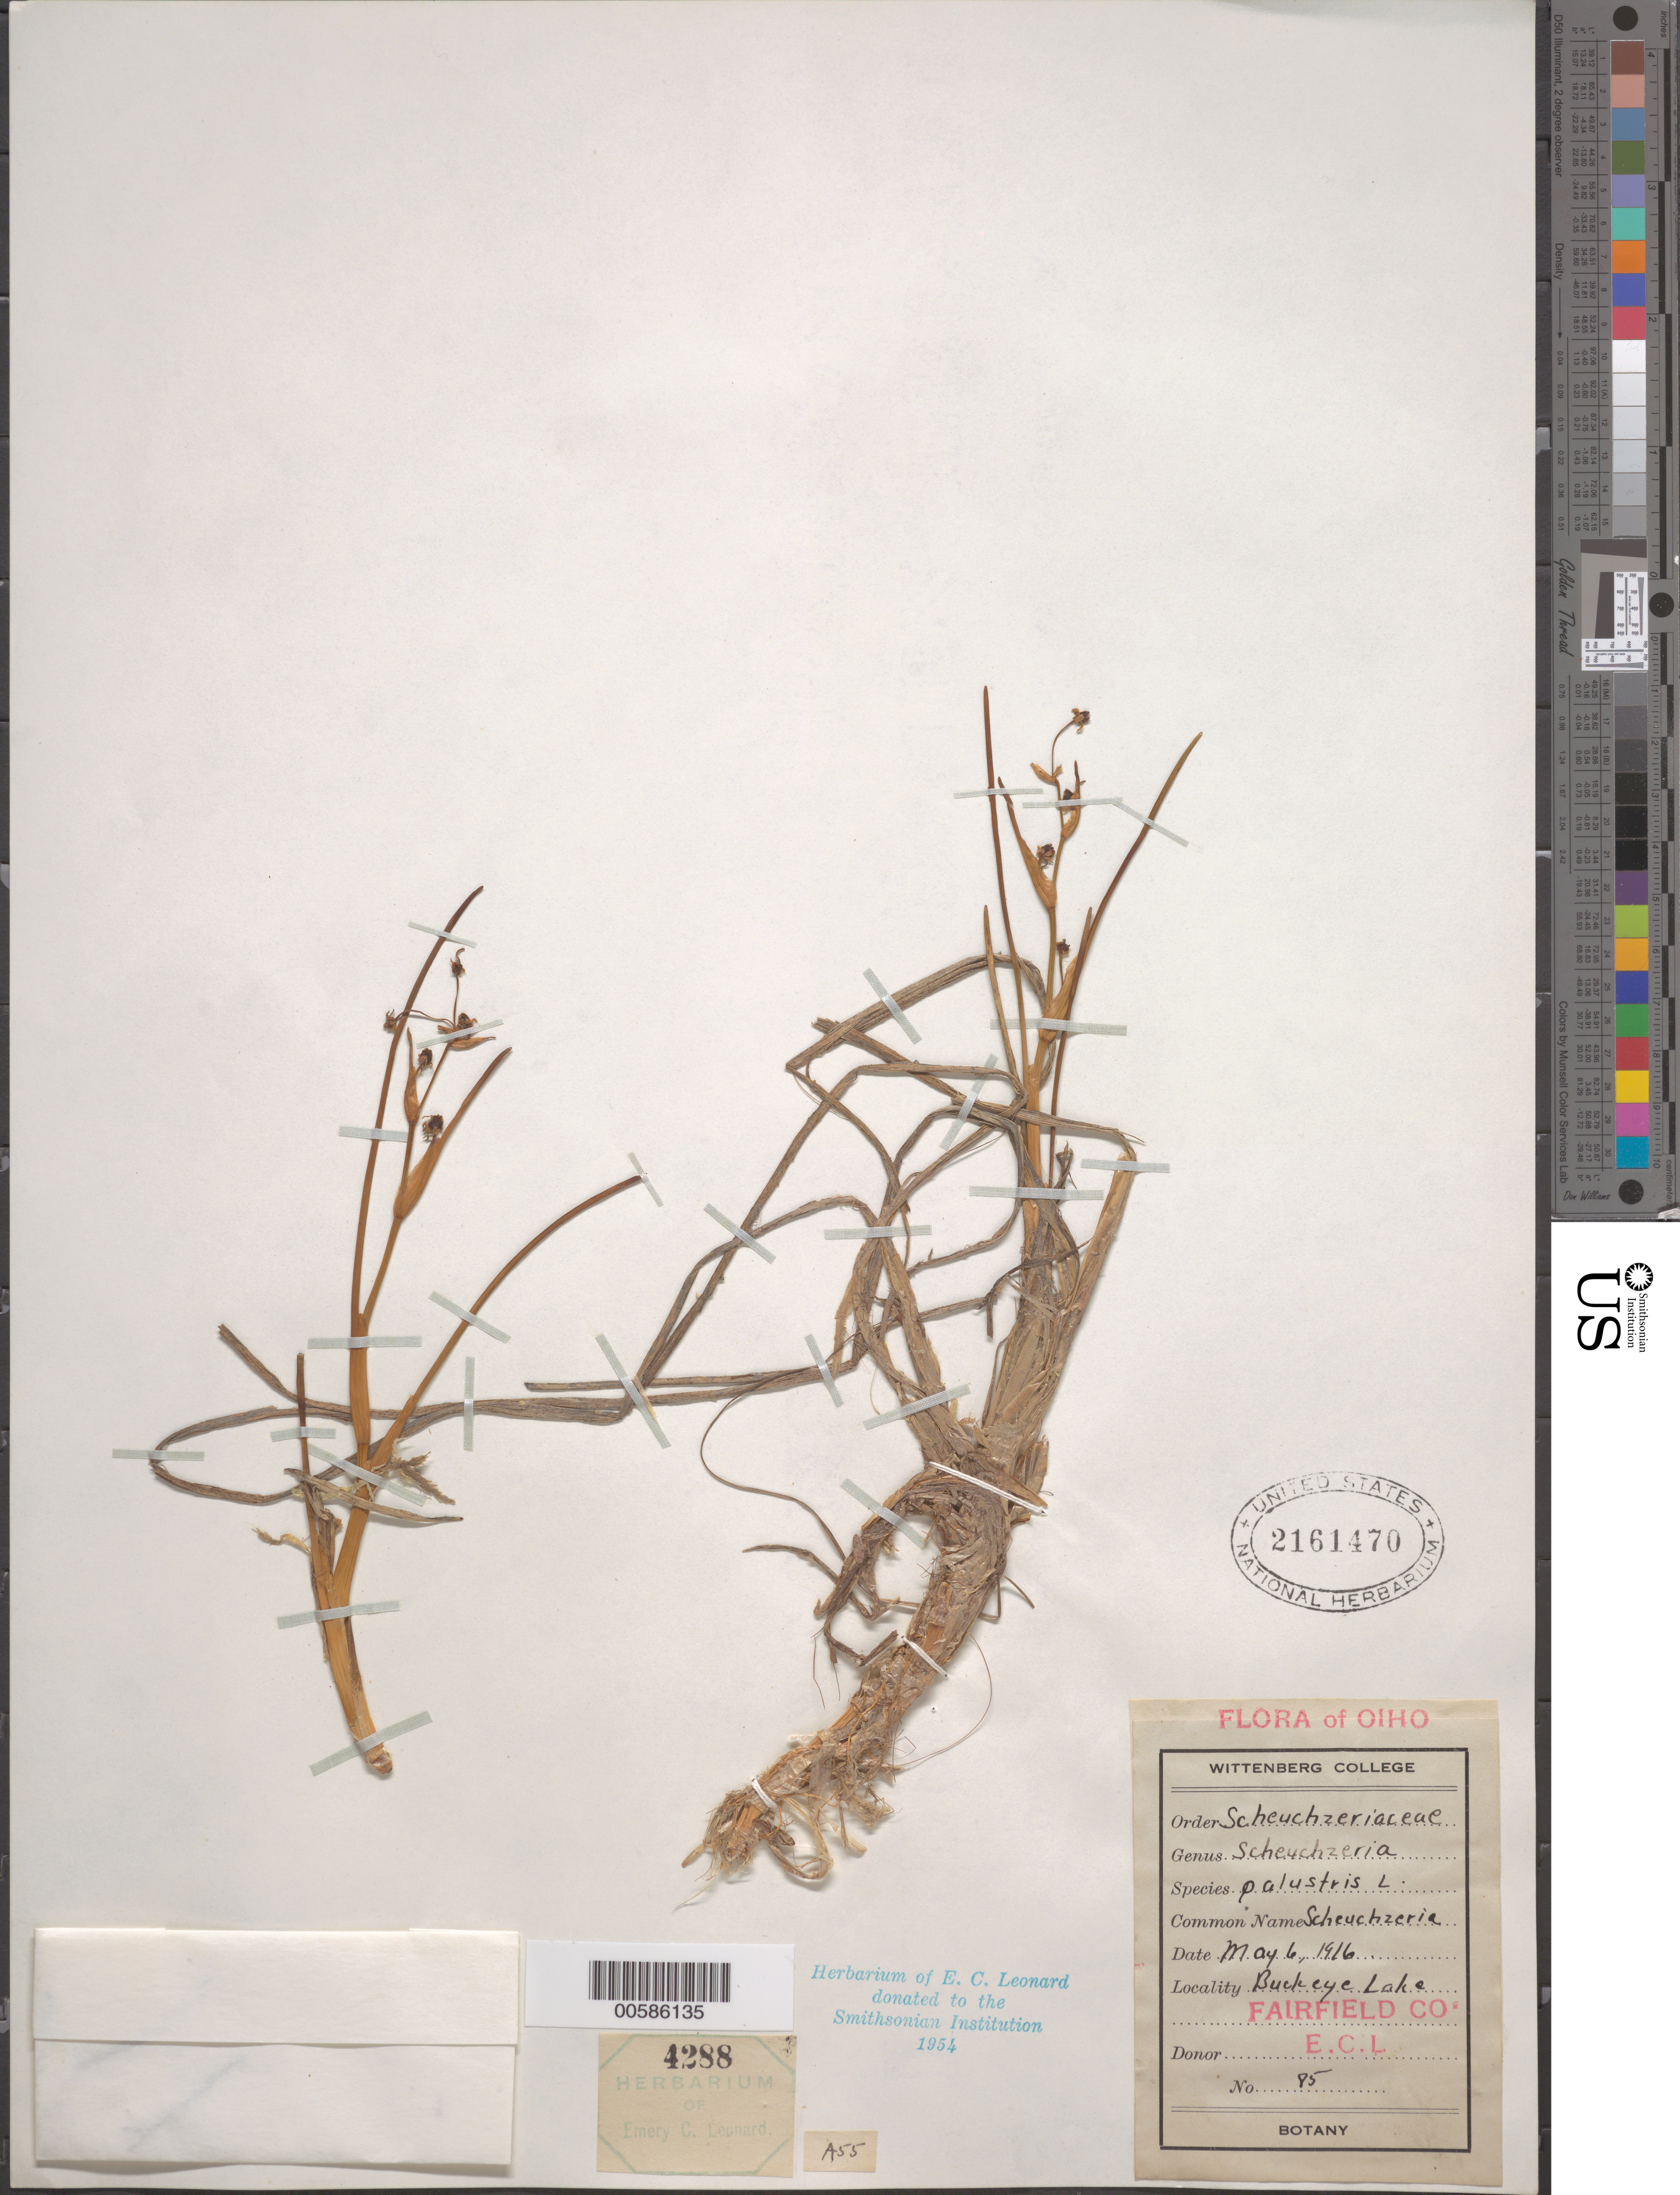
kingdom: Plantae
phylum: Tracheophyta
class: Liliopsida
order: Alismatales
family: Scheuchzeriaceae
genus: Scheuchzeria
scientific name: Scheuchzeria palustris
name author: L.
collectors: E. C. Leonard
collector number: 85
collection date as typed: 06 May 1916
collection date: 1916-05-06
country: United States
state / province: Ohio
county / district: Fairfield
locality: Buckeye Lake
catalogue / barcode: US 2161470